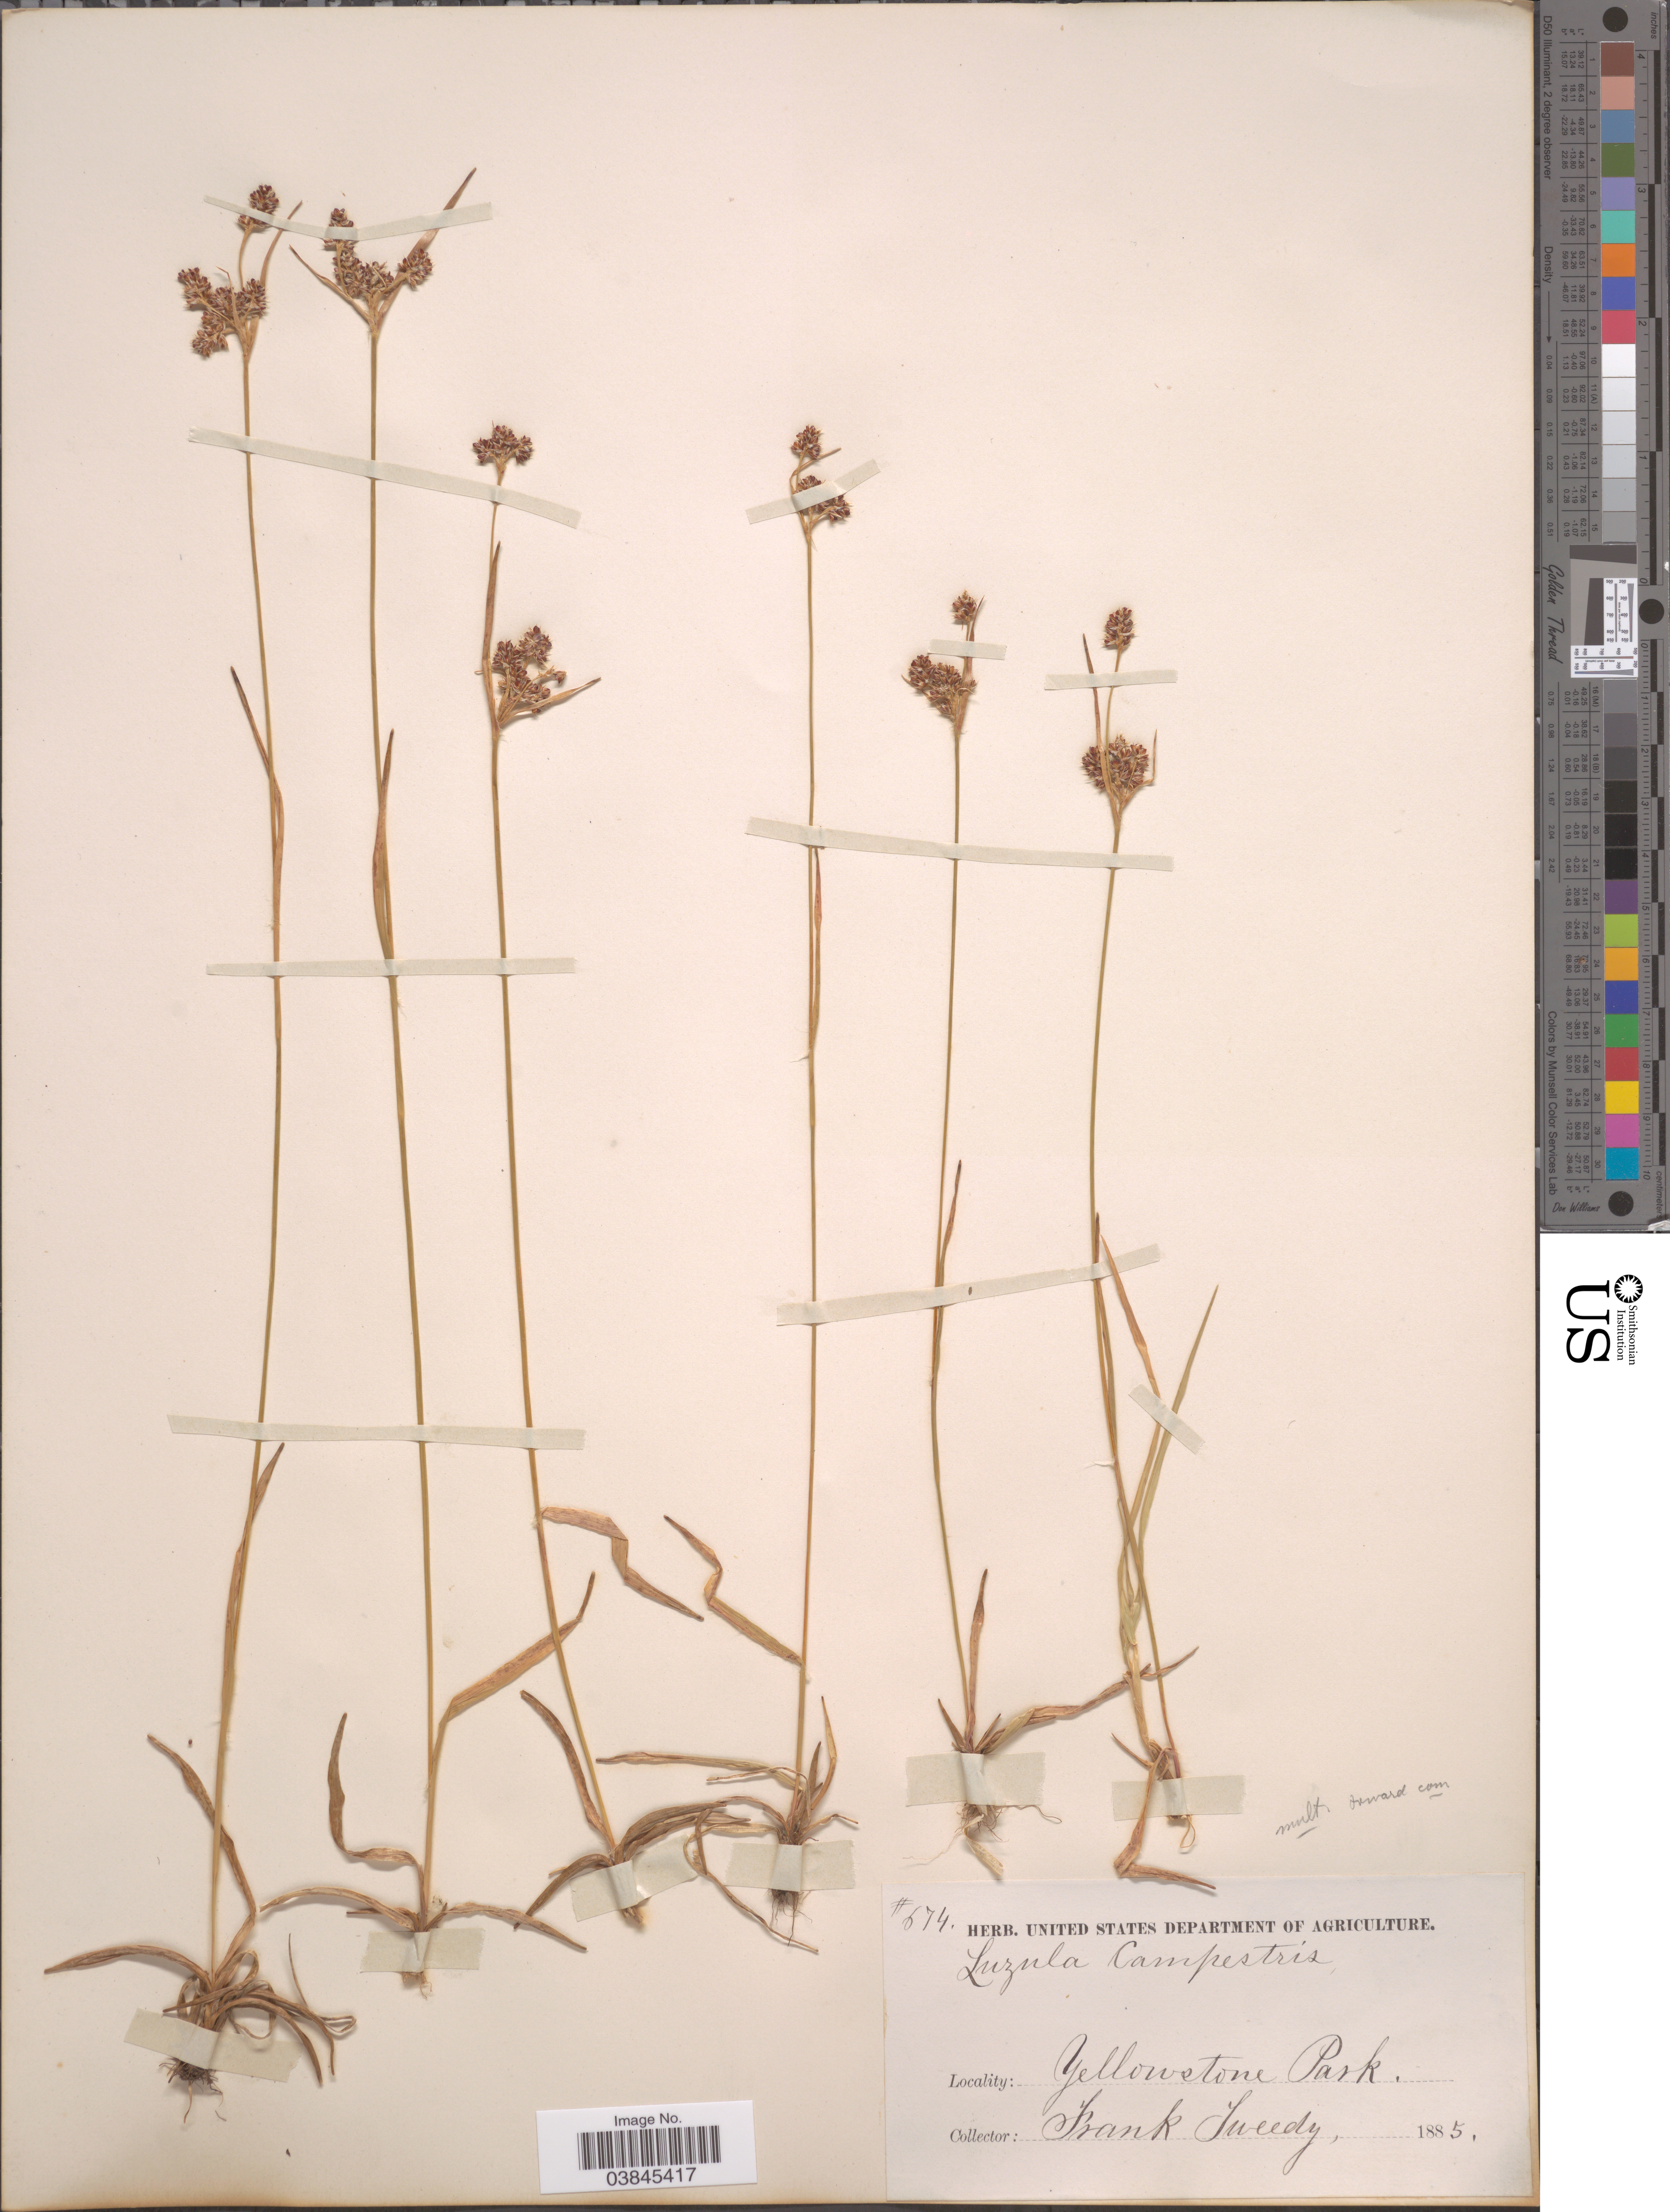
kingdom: Plantae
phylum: Tracheophyta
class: Liliopsida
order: Poales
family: Juncaceae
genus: Luzula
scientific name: Luzula campestris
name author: (L.) DC.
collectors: F. Tweedy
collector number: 674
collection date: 1885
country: United States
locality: Yellowstone Park.